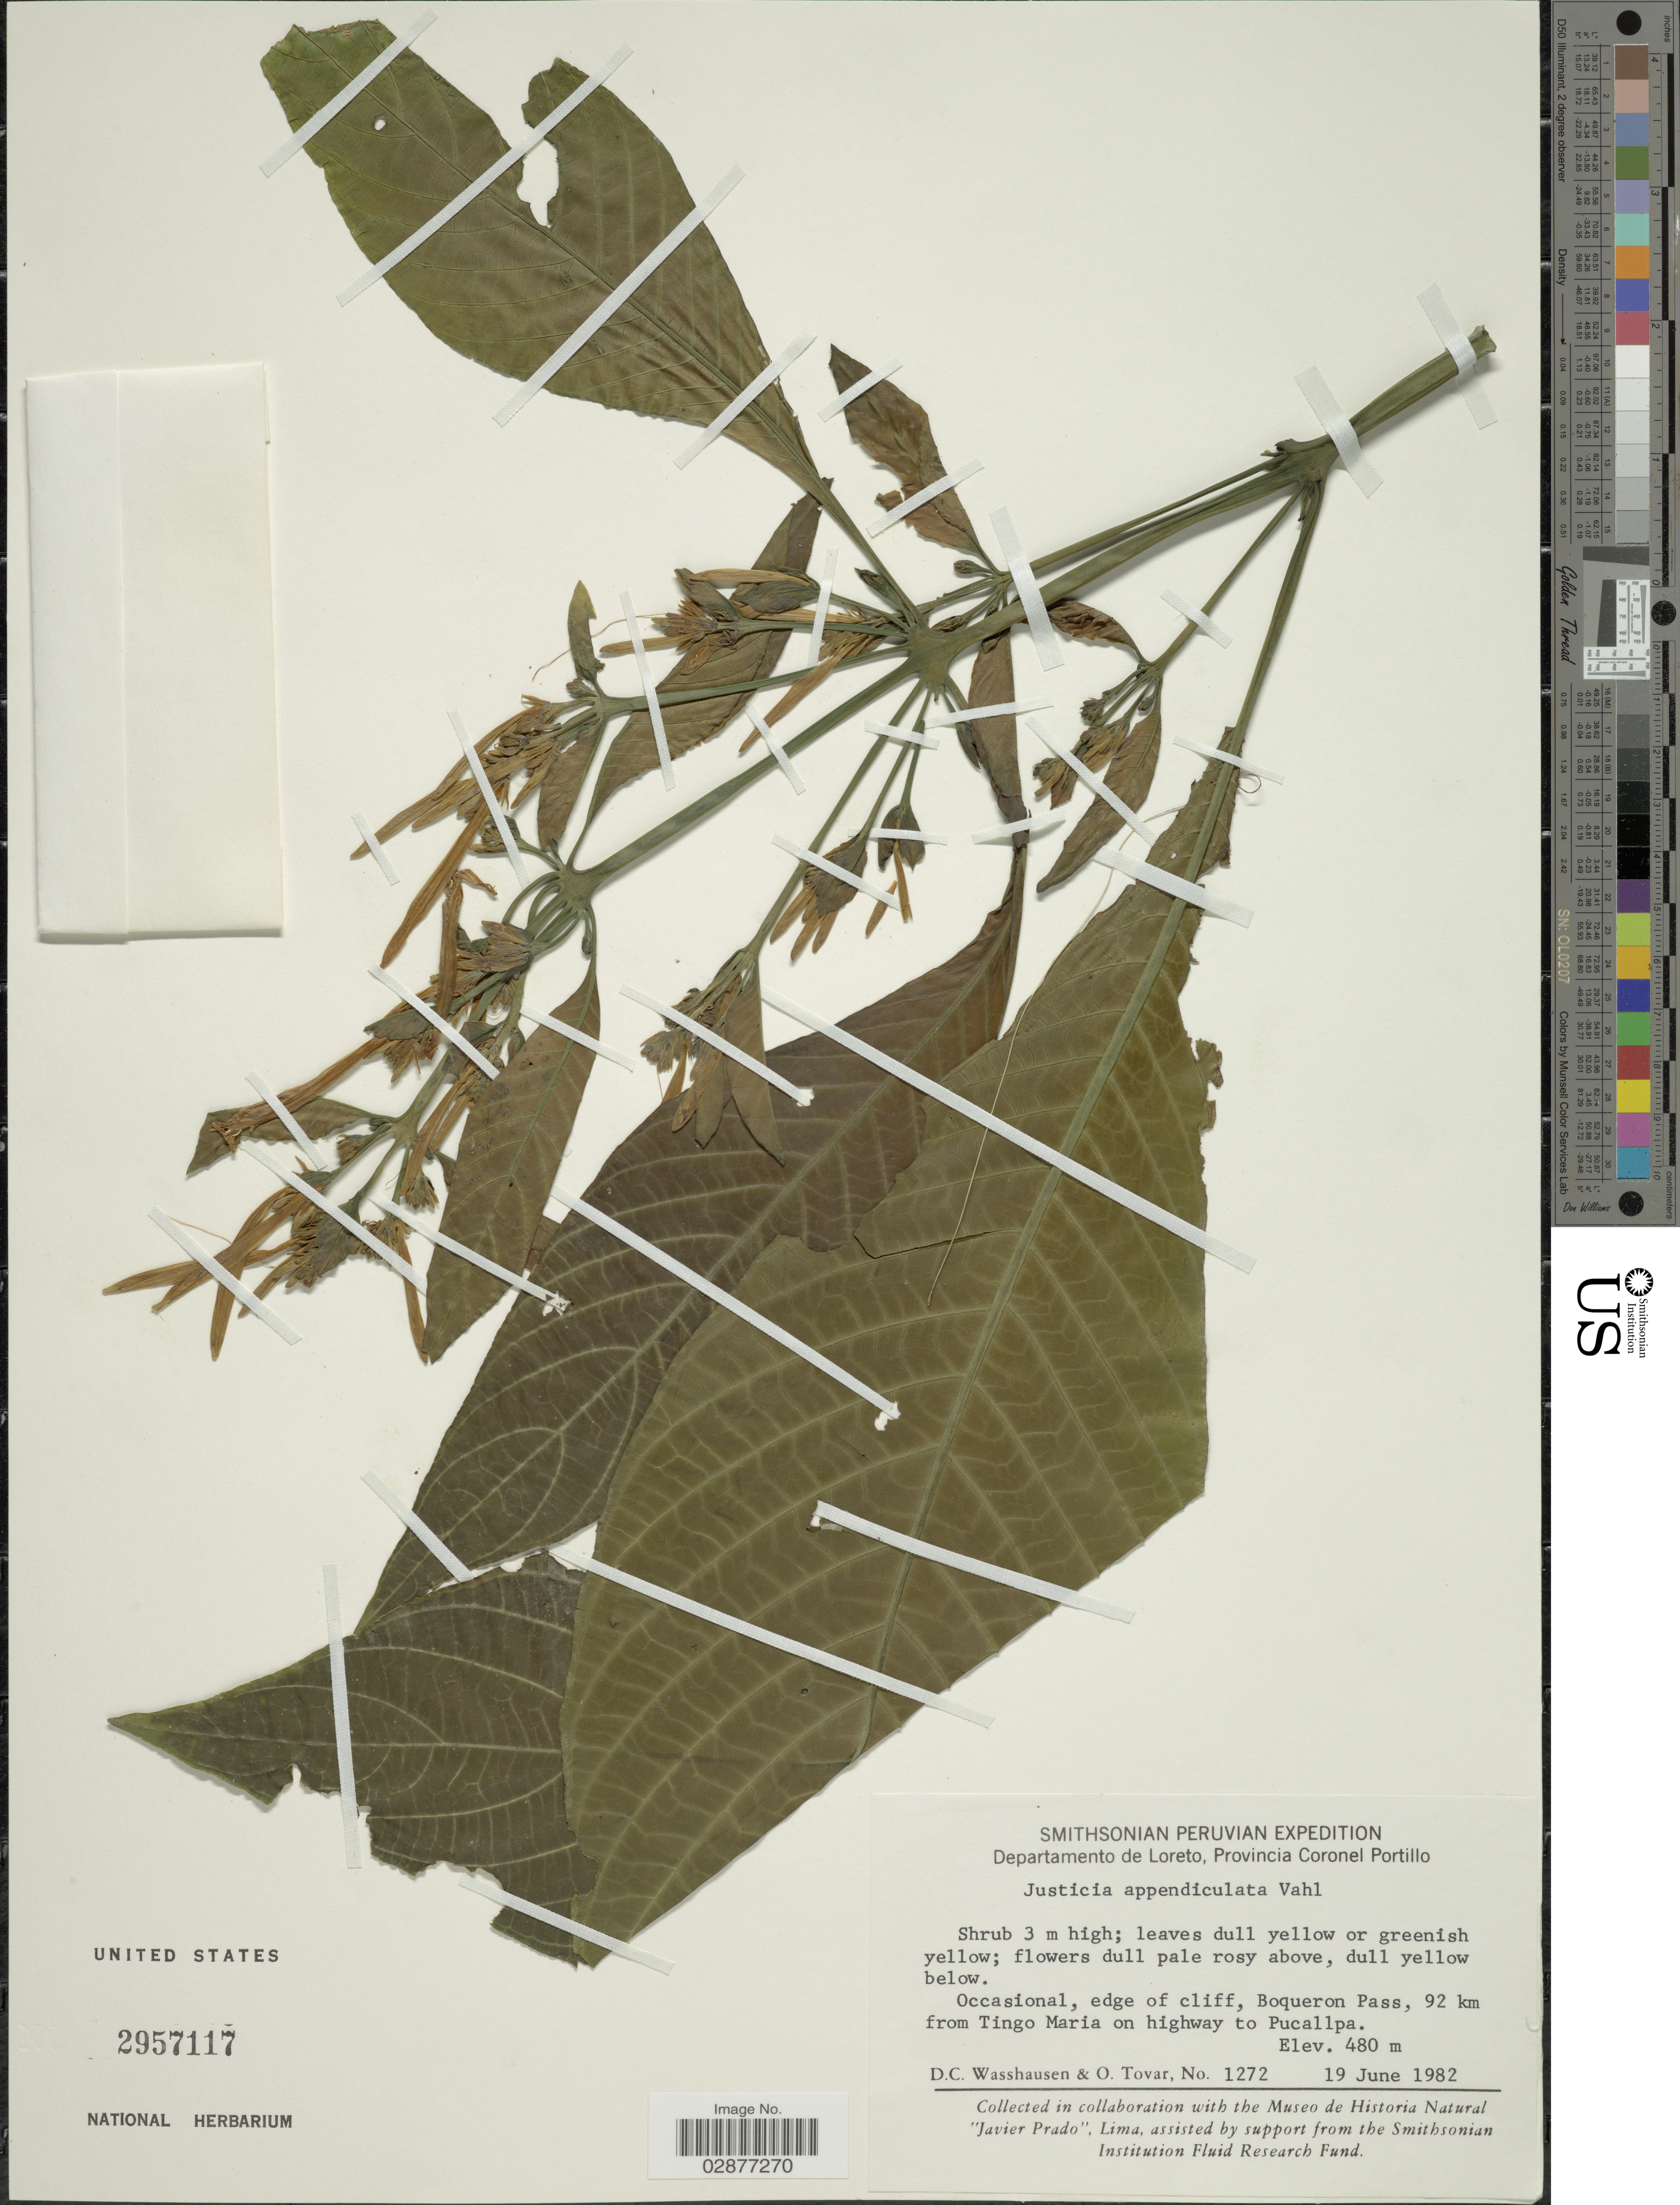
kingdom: Plantae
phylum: Tracheophyta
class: Magnoliopsida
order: Lamiales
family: Acanthaceae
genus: Justicia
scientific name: Justicia appendiculata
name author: (Ruiz & Pav.) Vahl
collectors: D. C. Wasshausen & Ó. Tovar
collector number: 1272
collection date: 1982-06-19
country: Peru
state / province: Loreto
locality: Departamento de Loreto, Provincia Coronel Portillo. Boqueron Pass, 92 km from Tingo Maria on highway to Pucallpa.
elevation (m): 480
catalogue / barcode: US 2957117